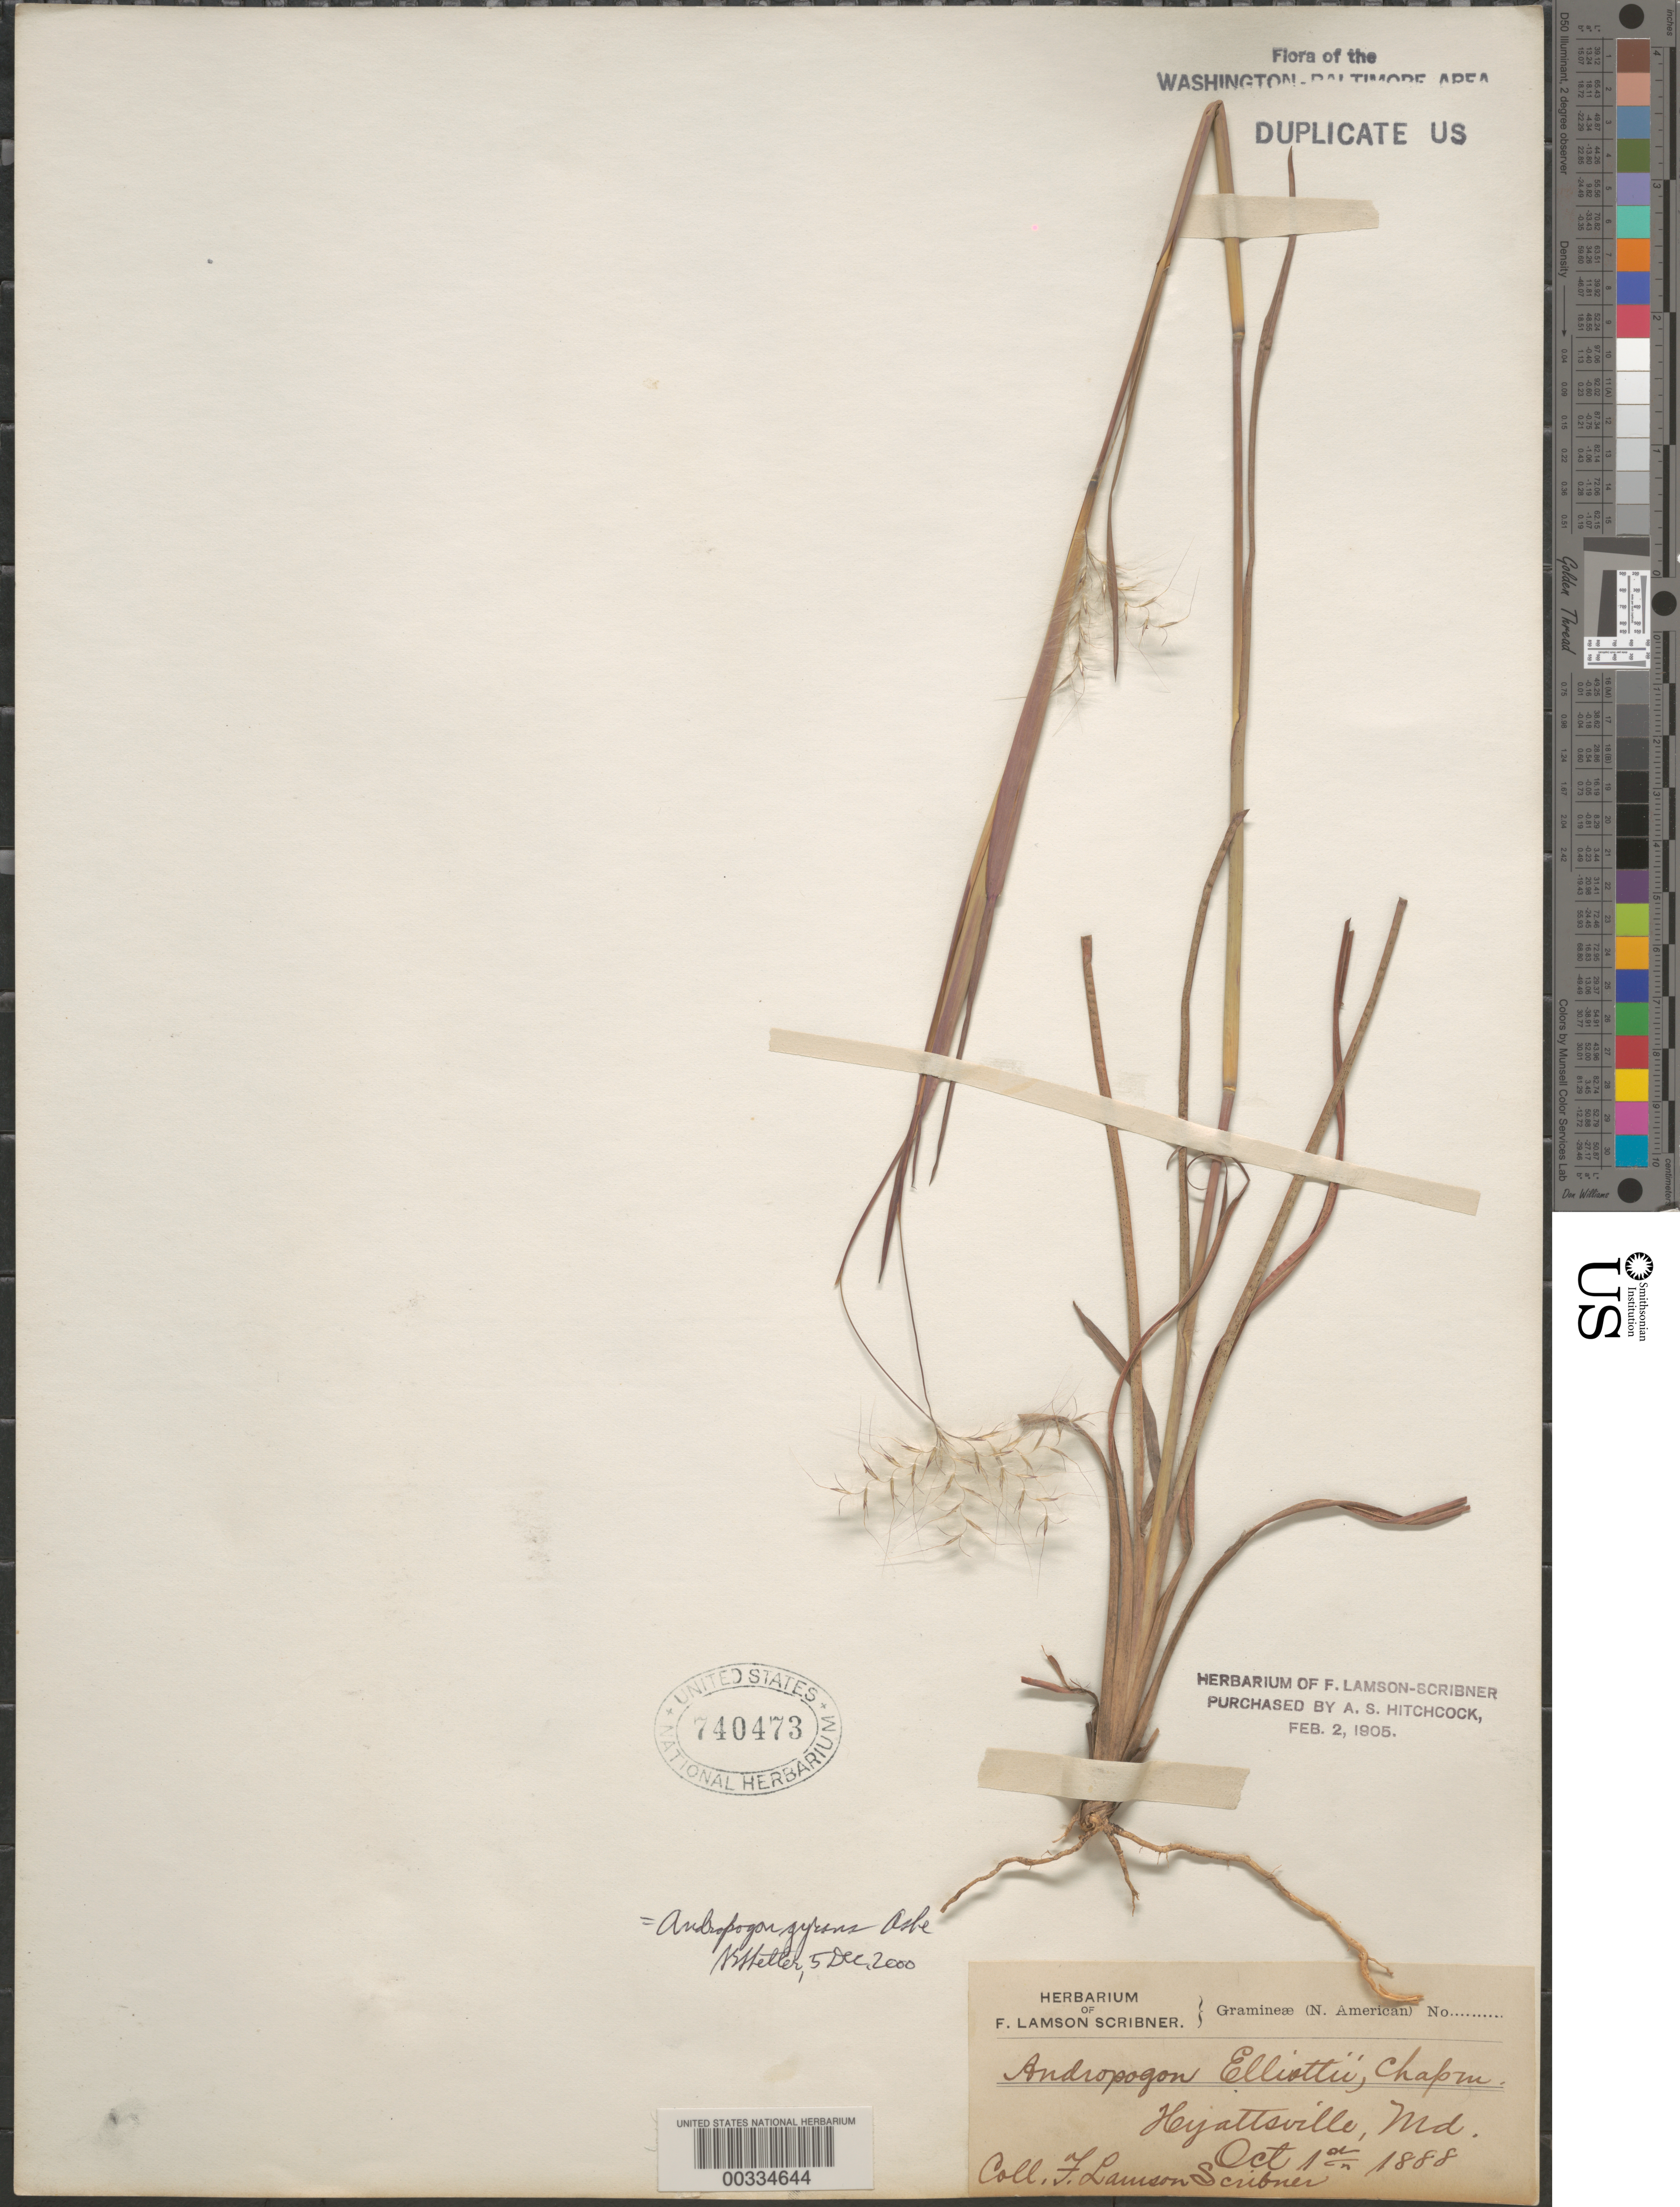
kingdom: Plantae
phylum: Tracheophyta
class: Liliopsida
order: Poales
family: Poaceae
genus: Andropogon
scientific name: Andropogon elliottii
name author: Chapm.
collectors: F. L. Scribner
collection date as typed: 01 Oct 1888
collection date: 1888-10-01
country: United States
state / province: Maryland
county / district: Prince George's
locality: Hyattsville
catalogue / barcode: US 740473